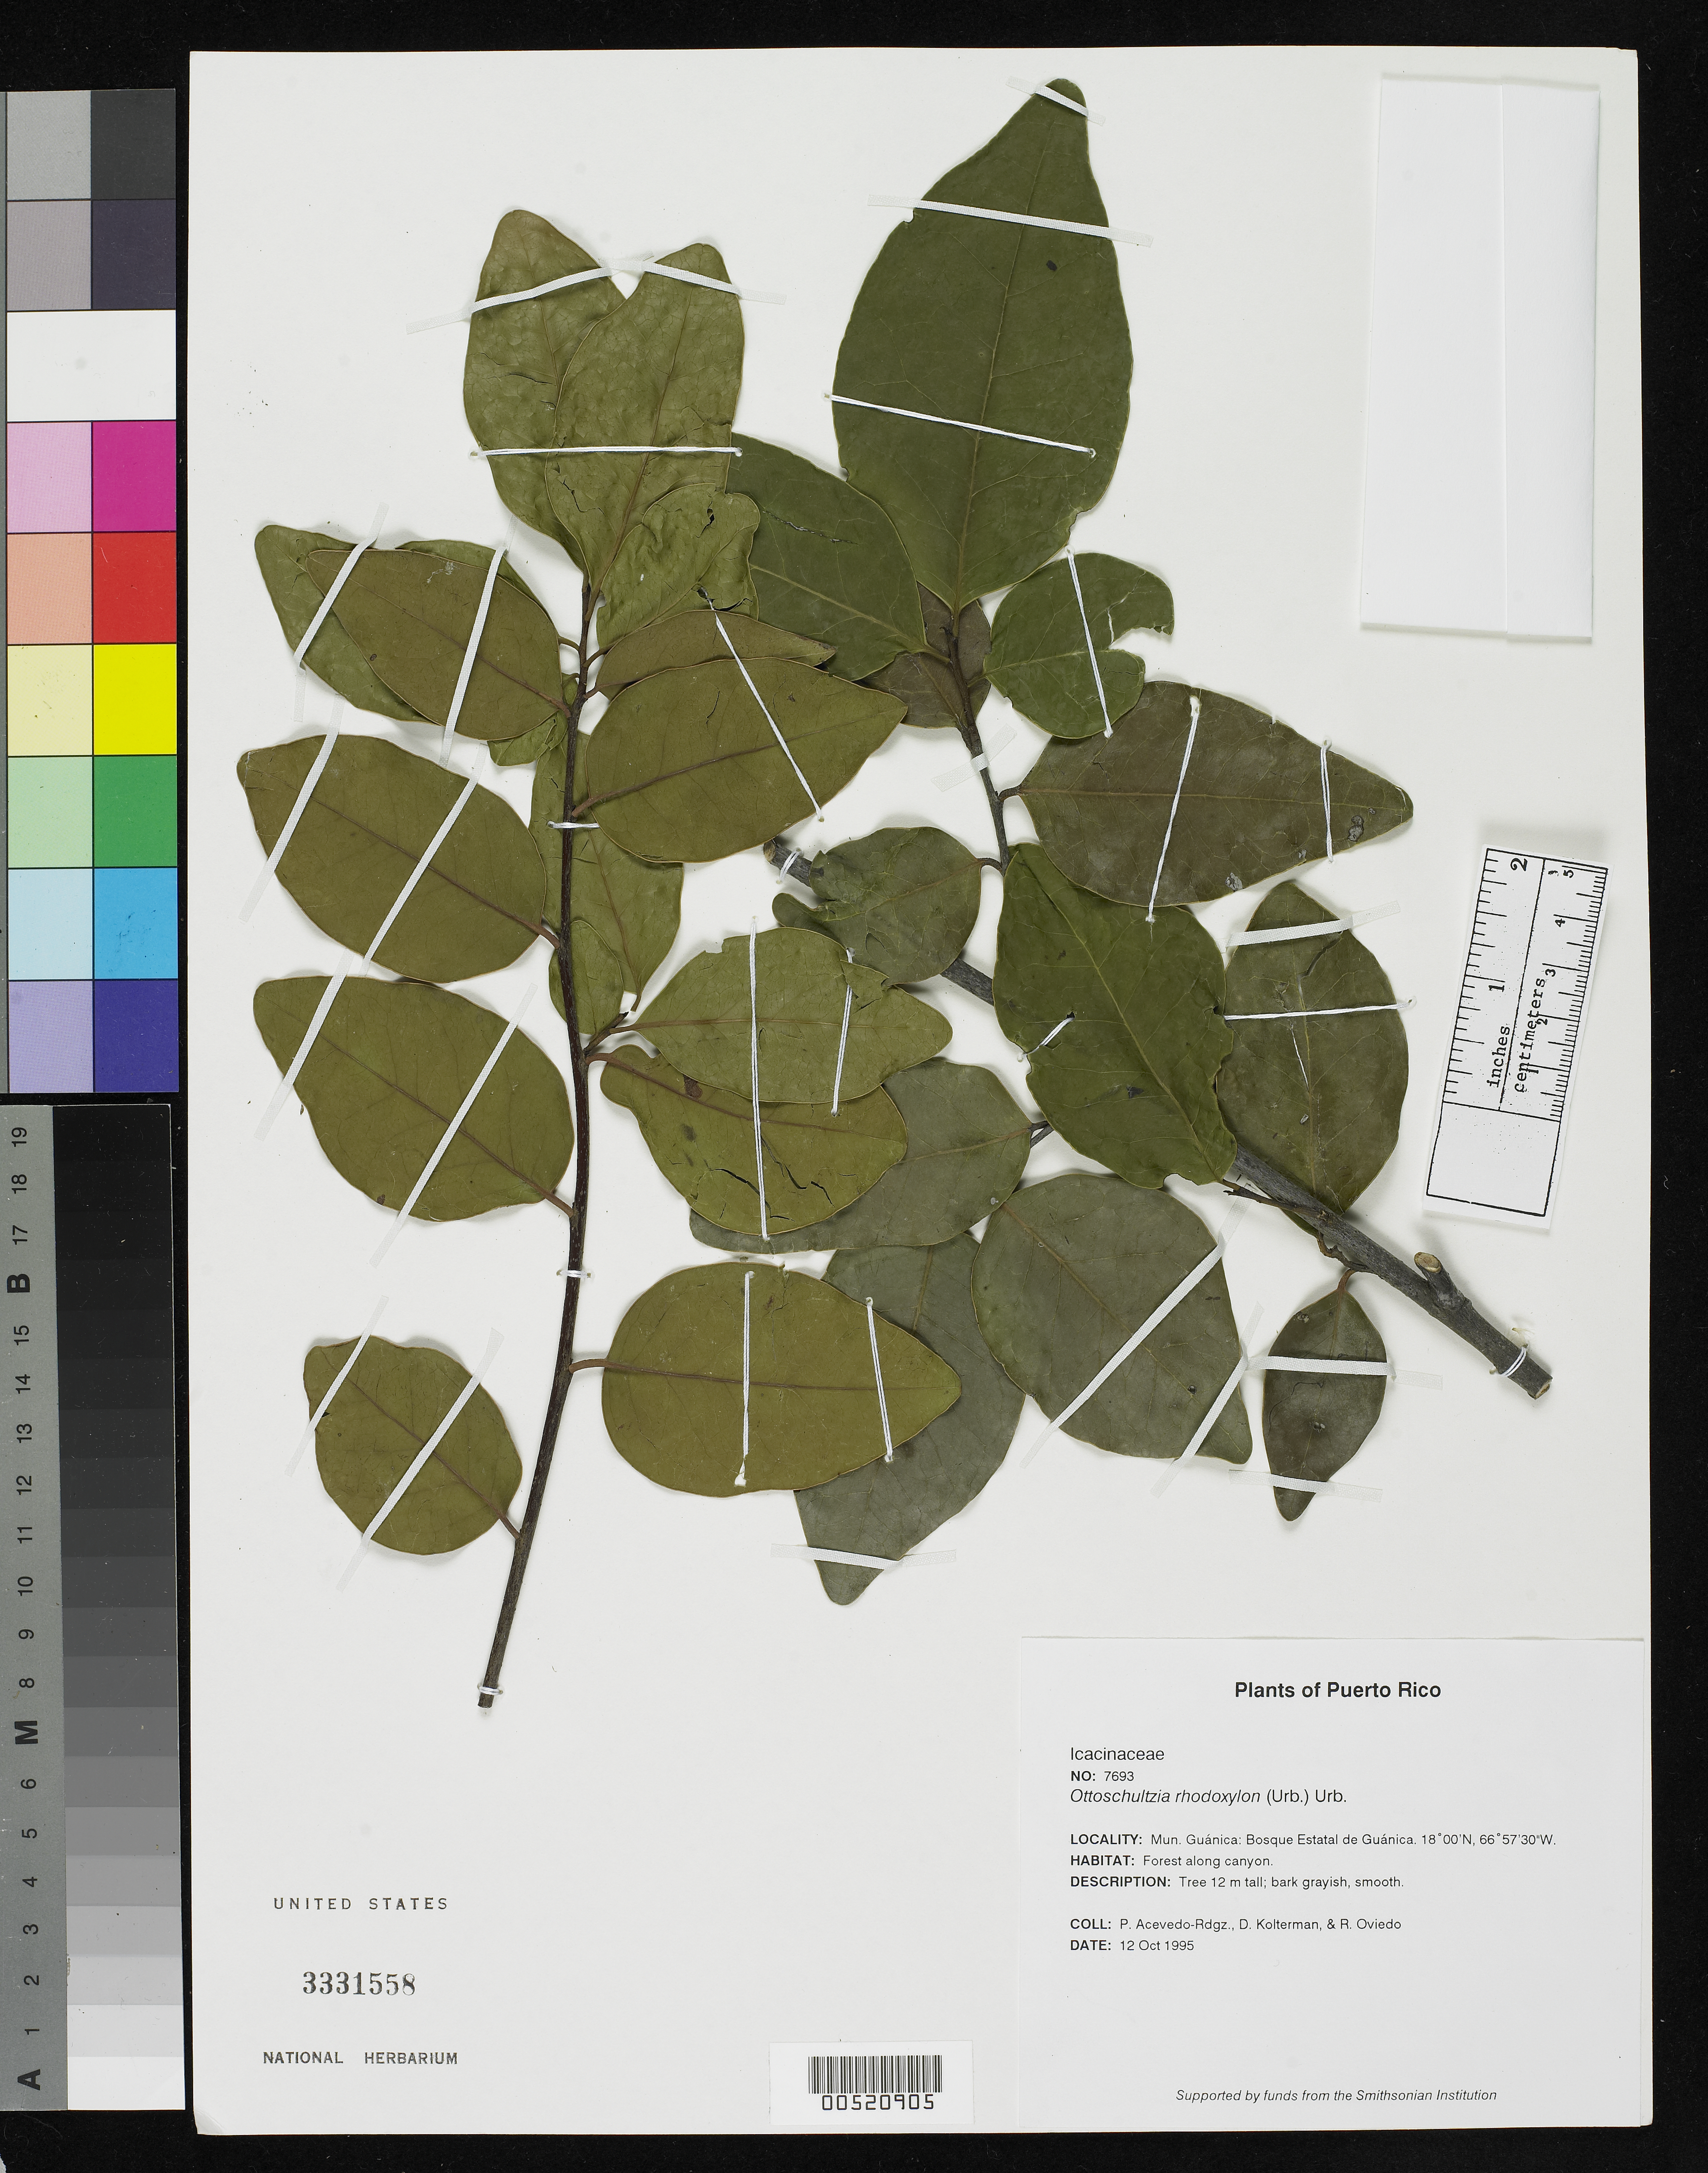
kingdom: Plantae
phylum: Tracheophyta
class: Magnoliopsida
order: Metteniusales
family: Metteniusaceae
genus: Ottoschulzia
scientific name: Ottoschulzia rhodoxylon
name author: (Urb.) Urb.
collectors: P. Acevedo-Rodr., D. Kolterman & R. Oviedo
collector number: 7693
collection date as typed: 12 Oct 1995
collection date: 1995-10-12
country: Puerto Rico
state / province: Guanica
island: Puerto Rico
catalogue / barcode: US 3331558